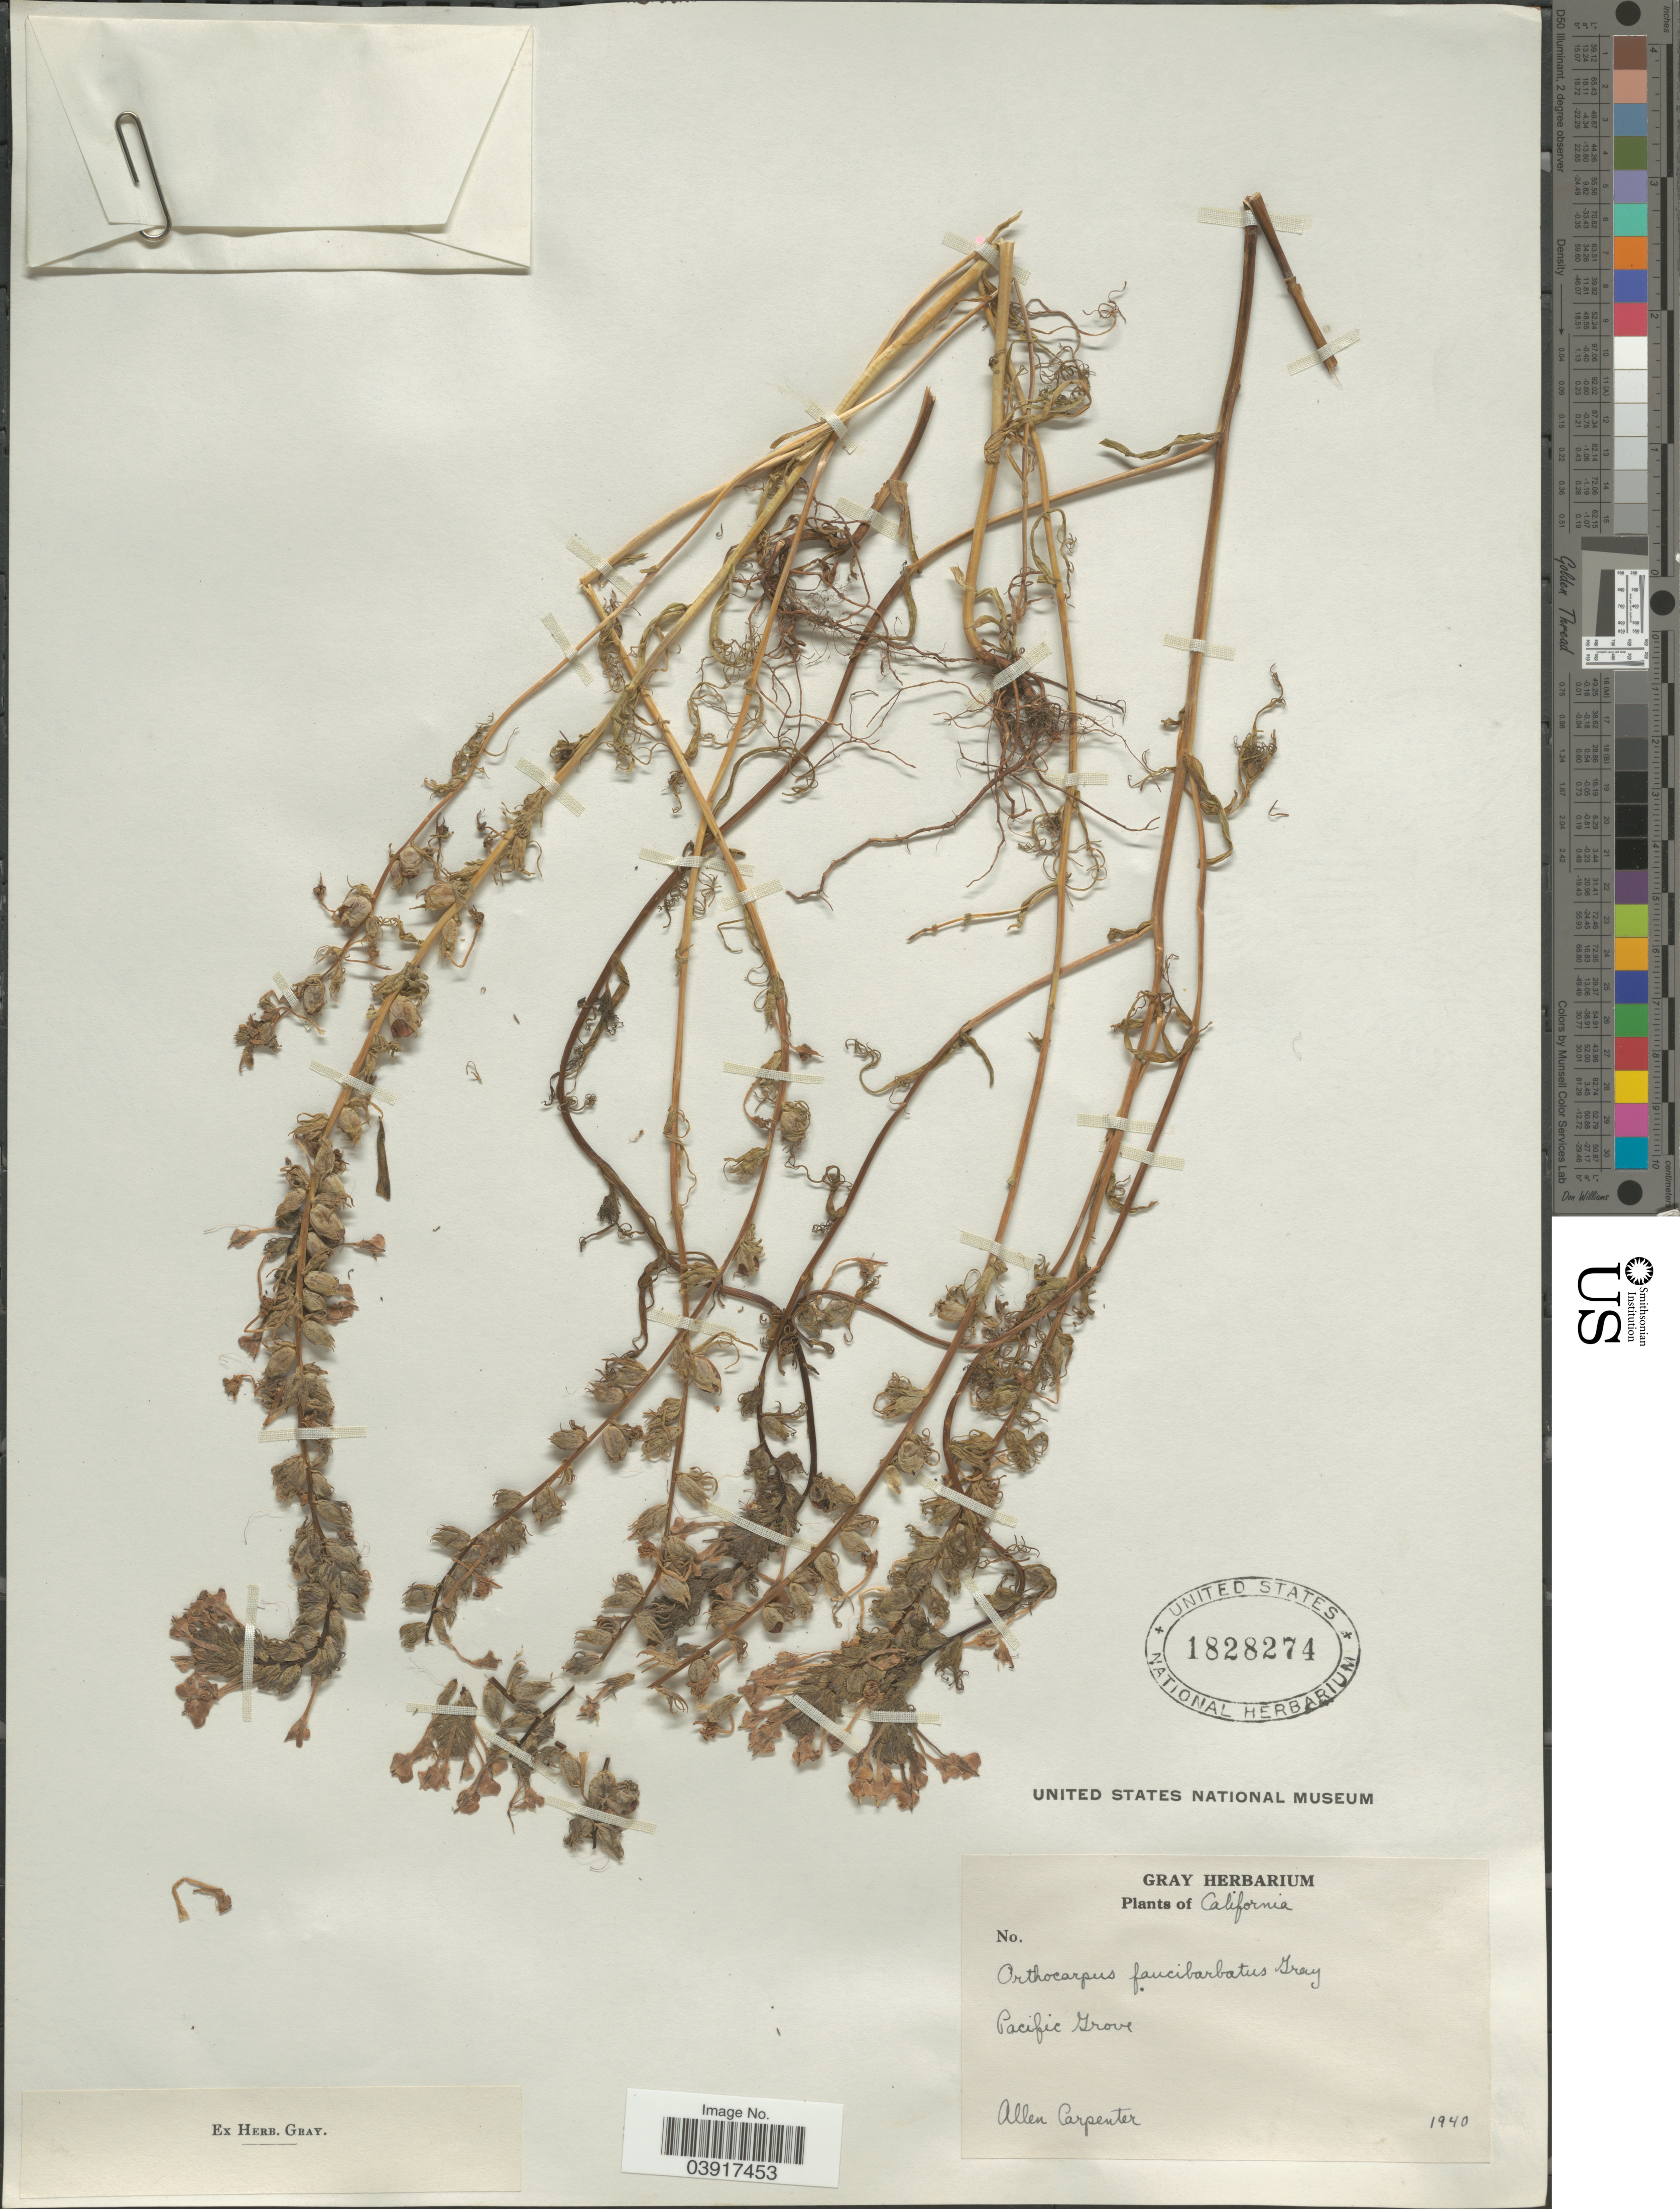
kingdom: Plantae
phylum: Tracheophyta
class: Magnoliopsida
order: Lamiales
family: Orobanchaceae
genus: Orthocarpus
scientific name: Orthocarpus faucibarbatus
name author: A. Gray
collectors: A. Carpenter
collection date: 1940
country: United States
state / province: California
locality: Pacific Grove.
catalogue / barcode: US 1828274